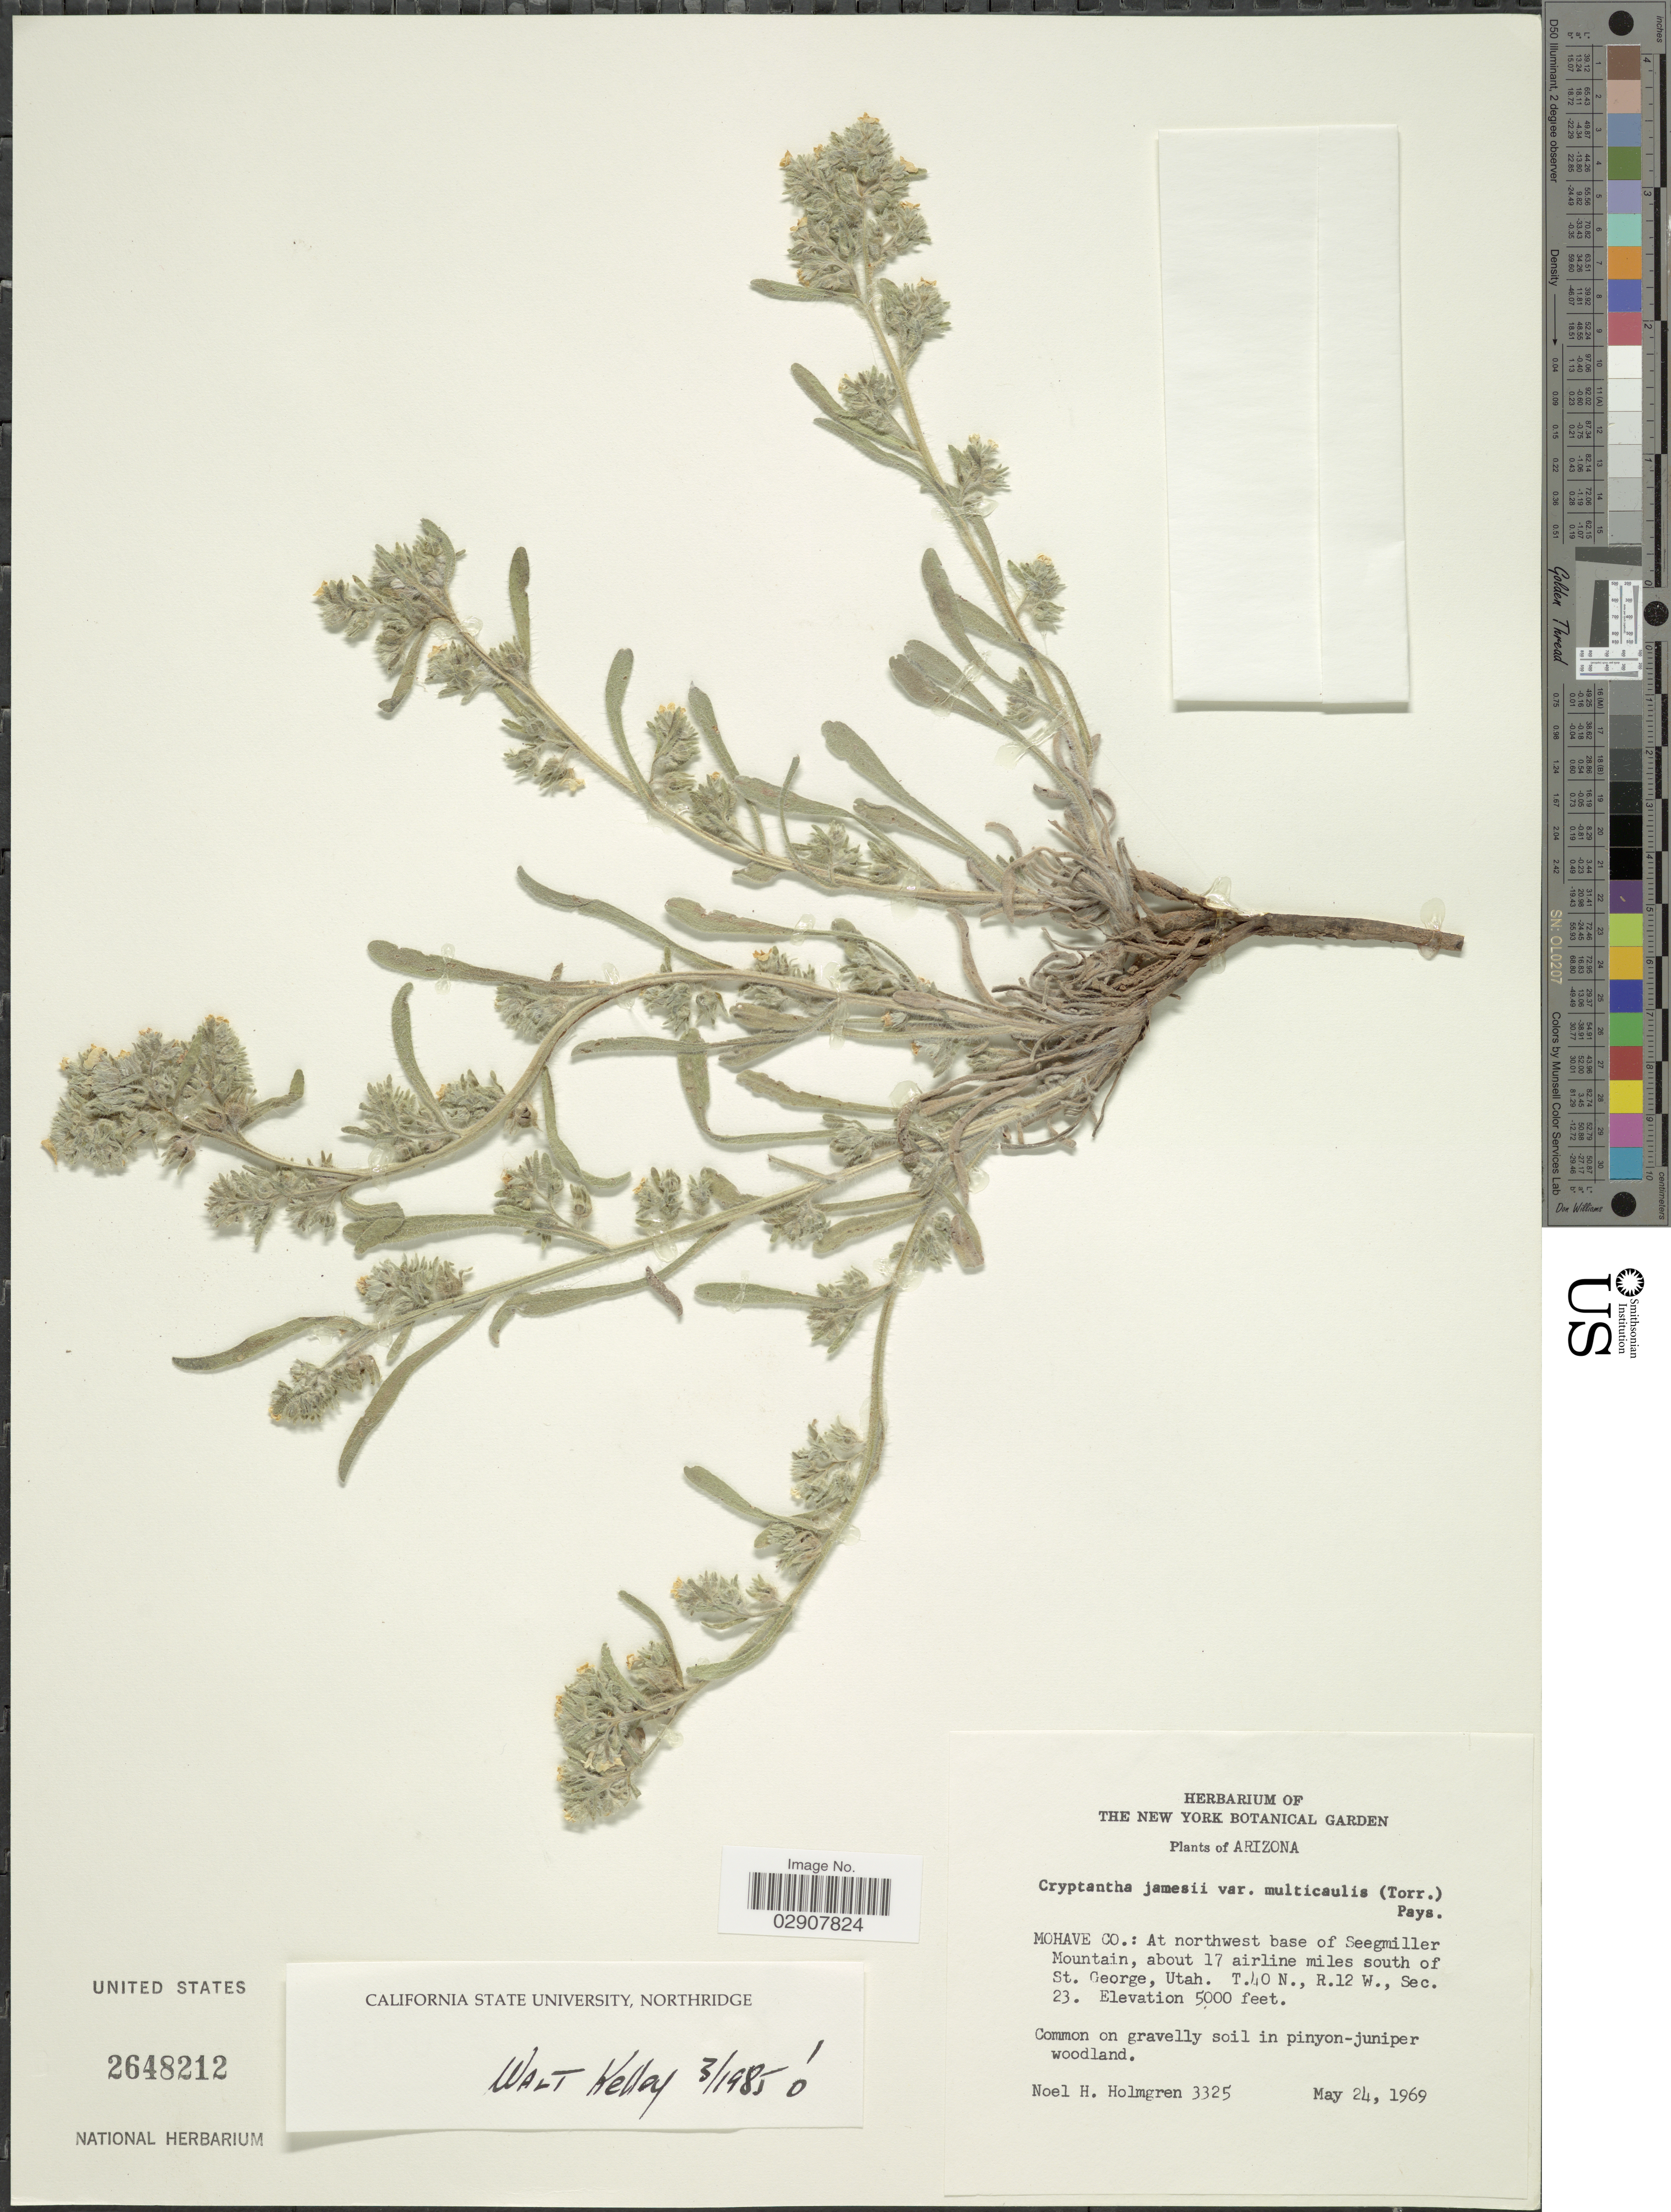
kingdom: Plantae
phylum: Tracheophyta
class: Magnoliopsida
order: Boraginales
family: Boraginaceae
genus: Cryptantha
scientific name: Cryptantha jamesii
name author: (Torr.) Payson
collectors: N. H. Holmgren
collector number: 3325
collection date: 1969-05-24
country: United States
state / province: Utah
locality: Mohave Co.: At northwest base of Seegmiller Mountain, about 17 airline miles south of St. George, Utah. T. 40 N., R. 12., Sec. 23.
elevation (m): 1524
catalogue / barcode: US 2648212